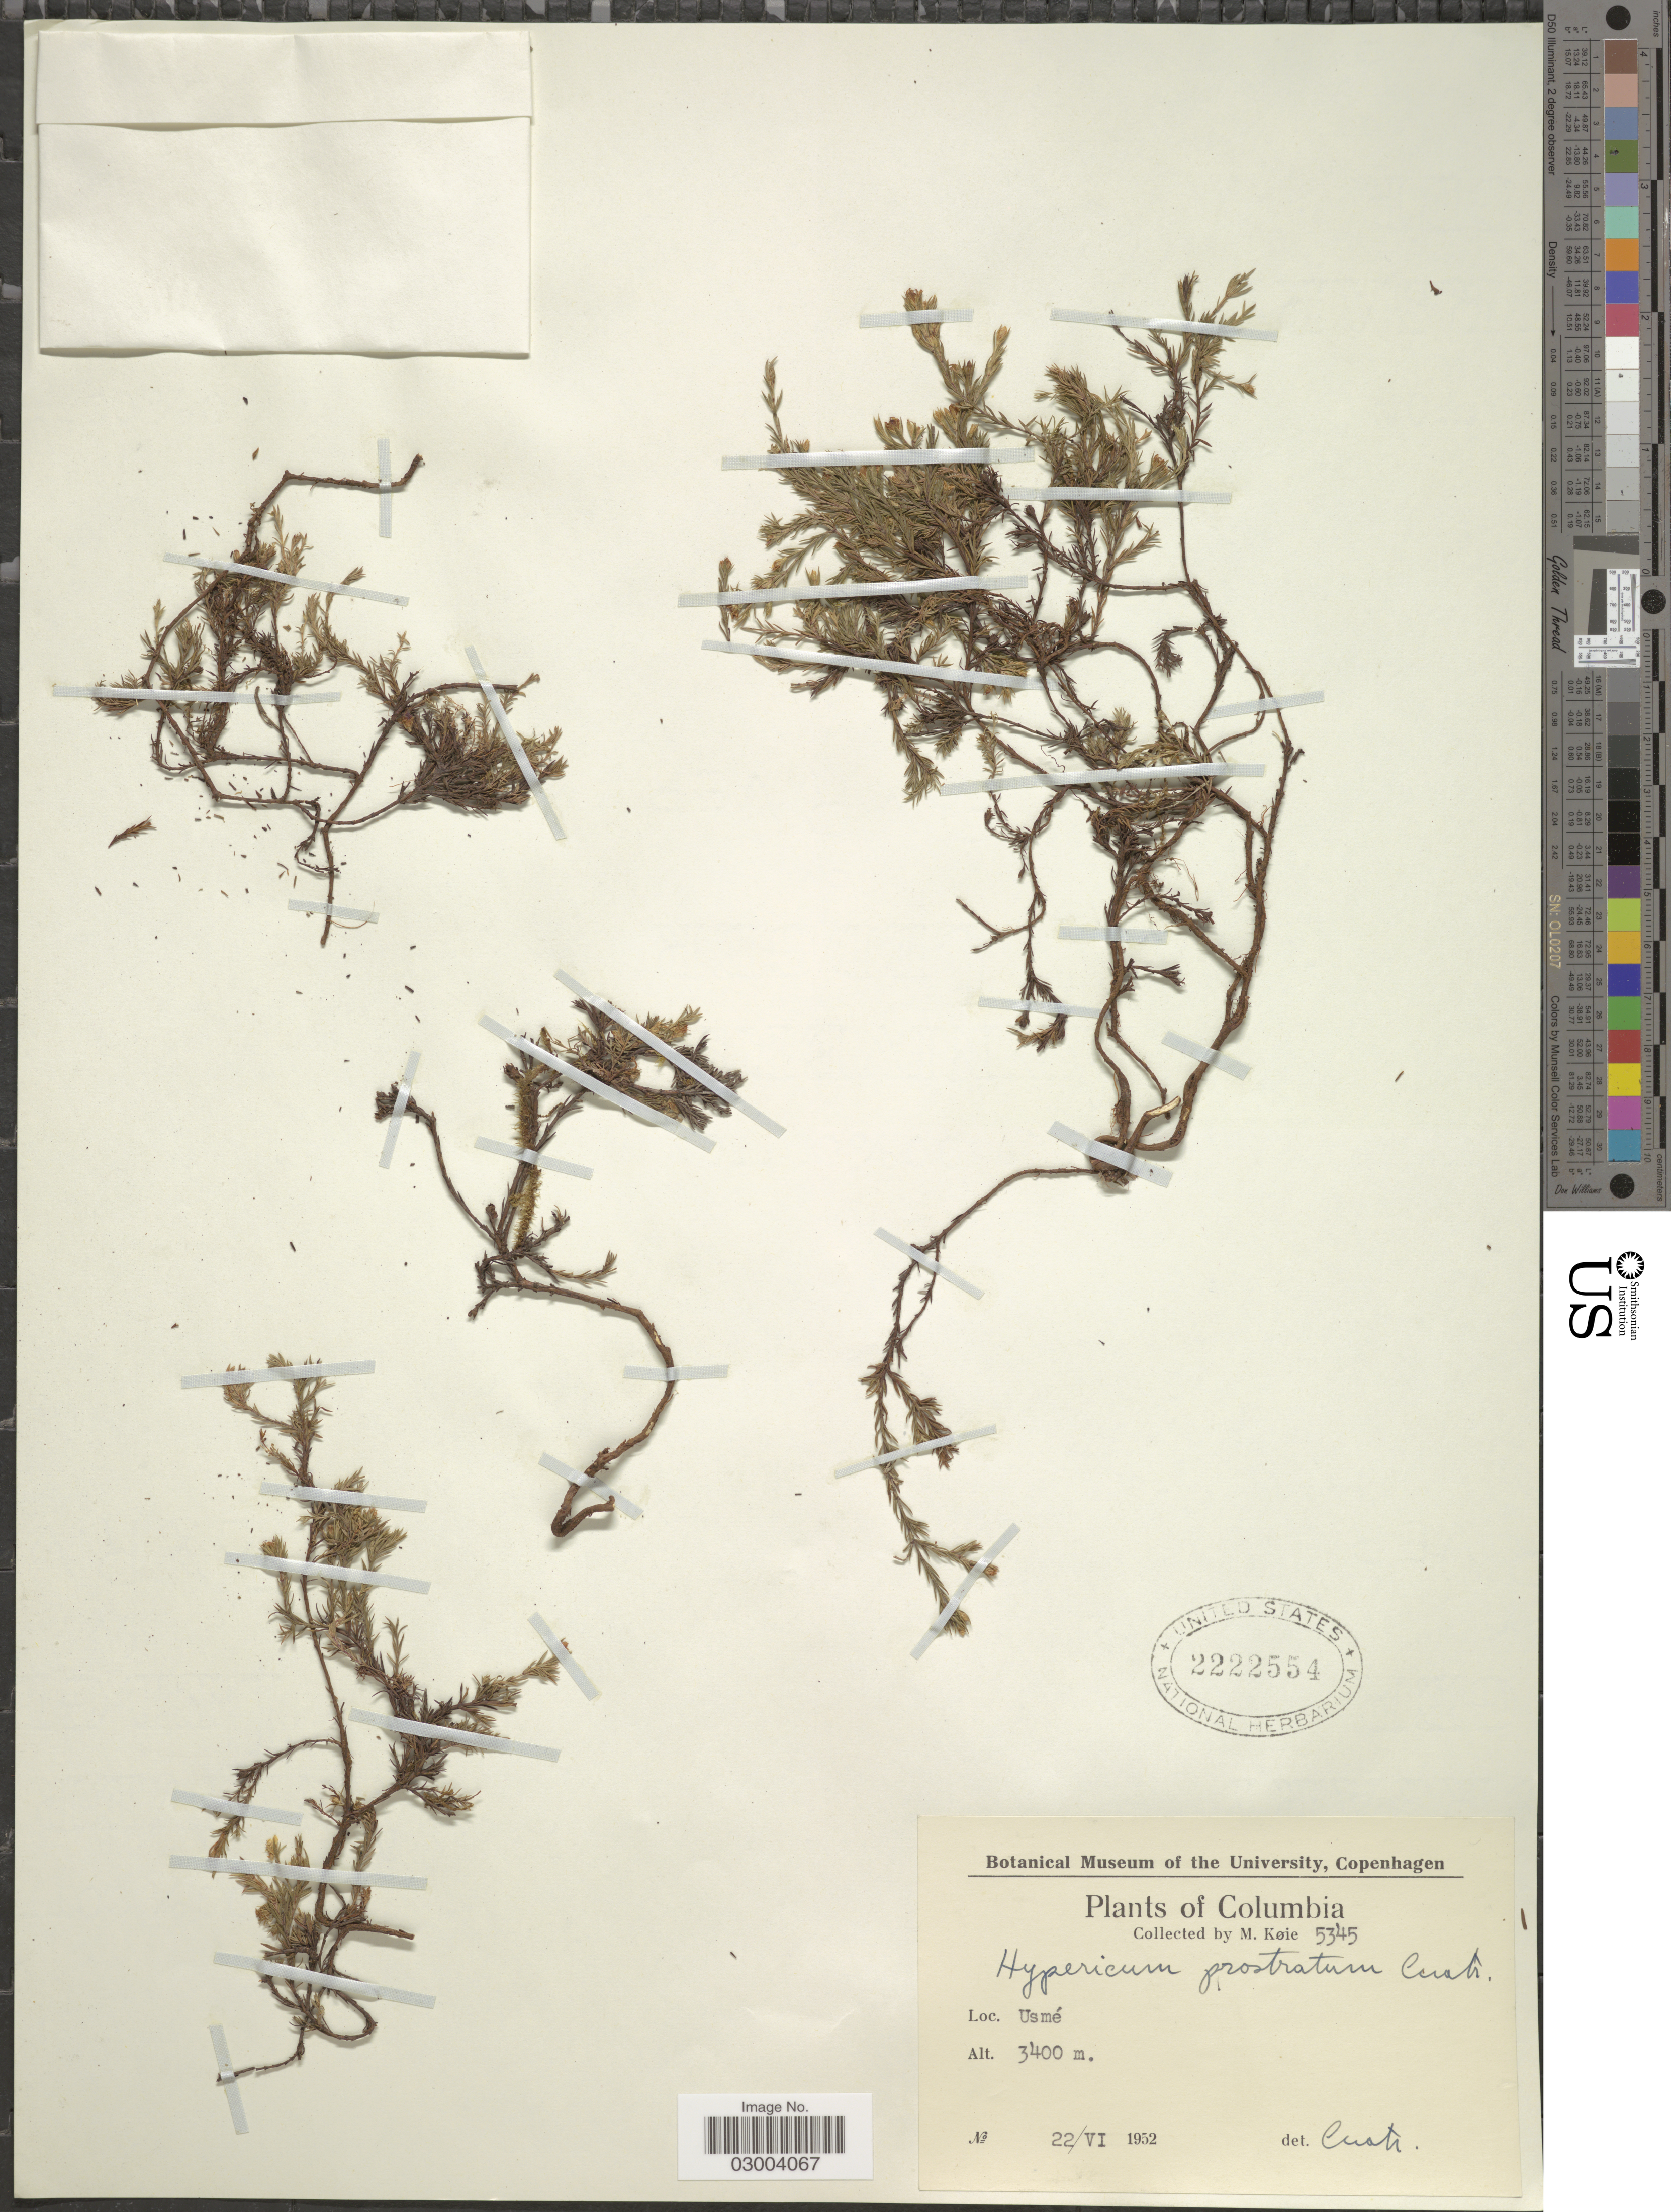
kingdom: Plantae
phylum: Tracheophyta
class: Magnoliopsida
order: Malpighiales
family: Hypericaceae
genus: Hypericum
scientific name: Hypericum prostratum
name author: Cuatrec.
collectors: M. Köie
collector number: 5345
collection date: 1952-06-22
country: Colombia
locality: Usmé.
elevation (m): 3400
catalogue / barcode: US 2222554